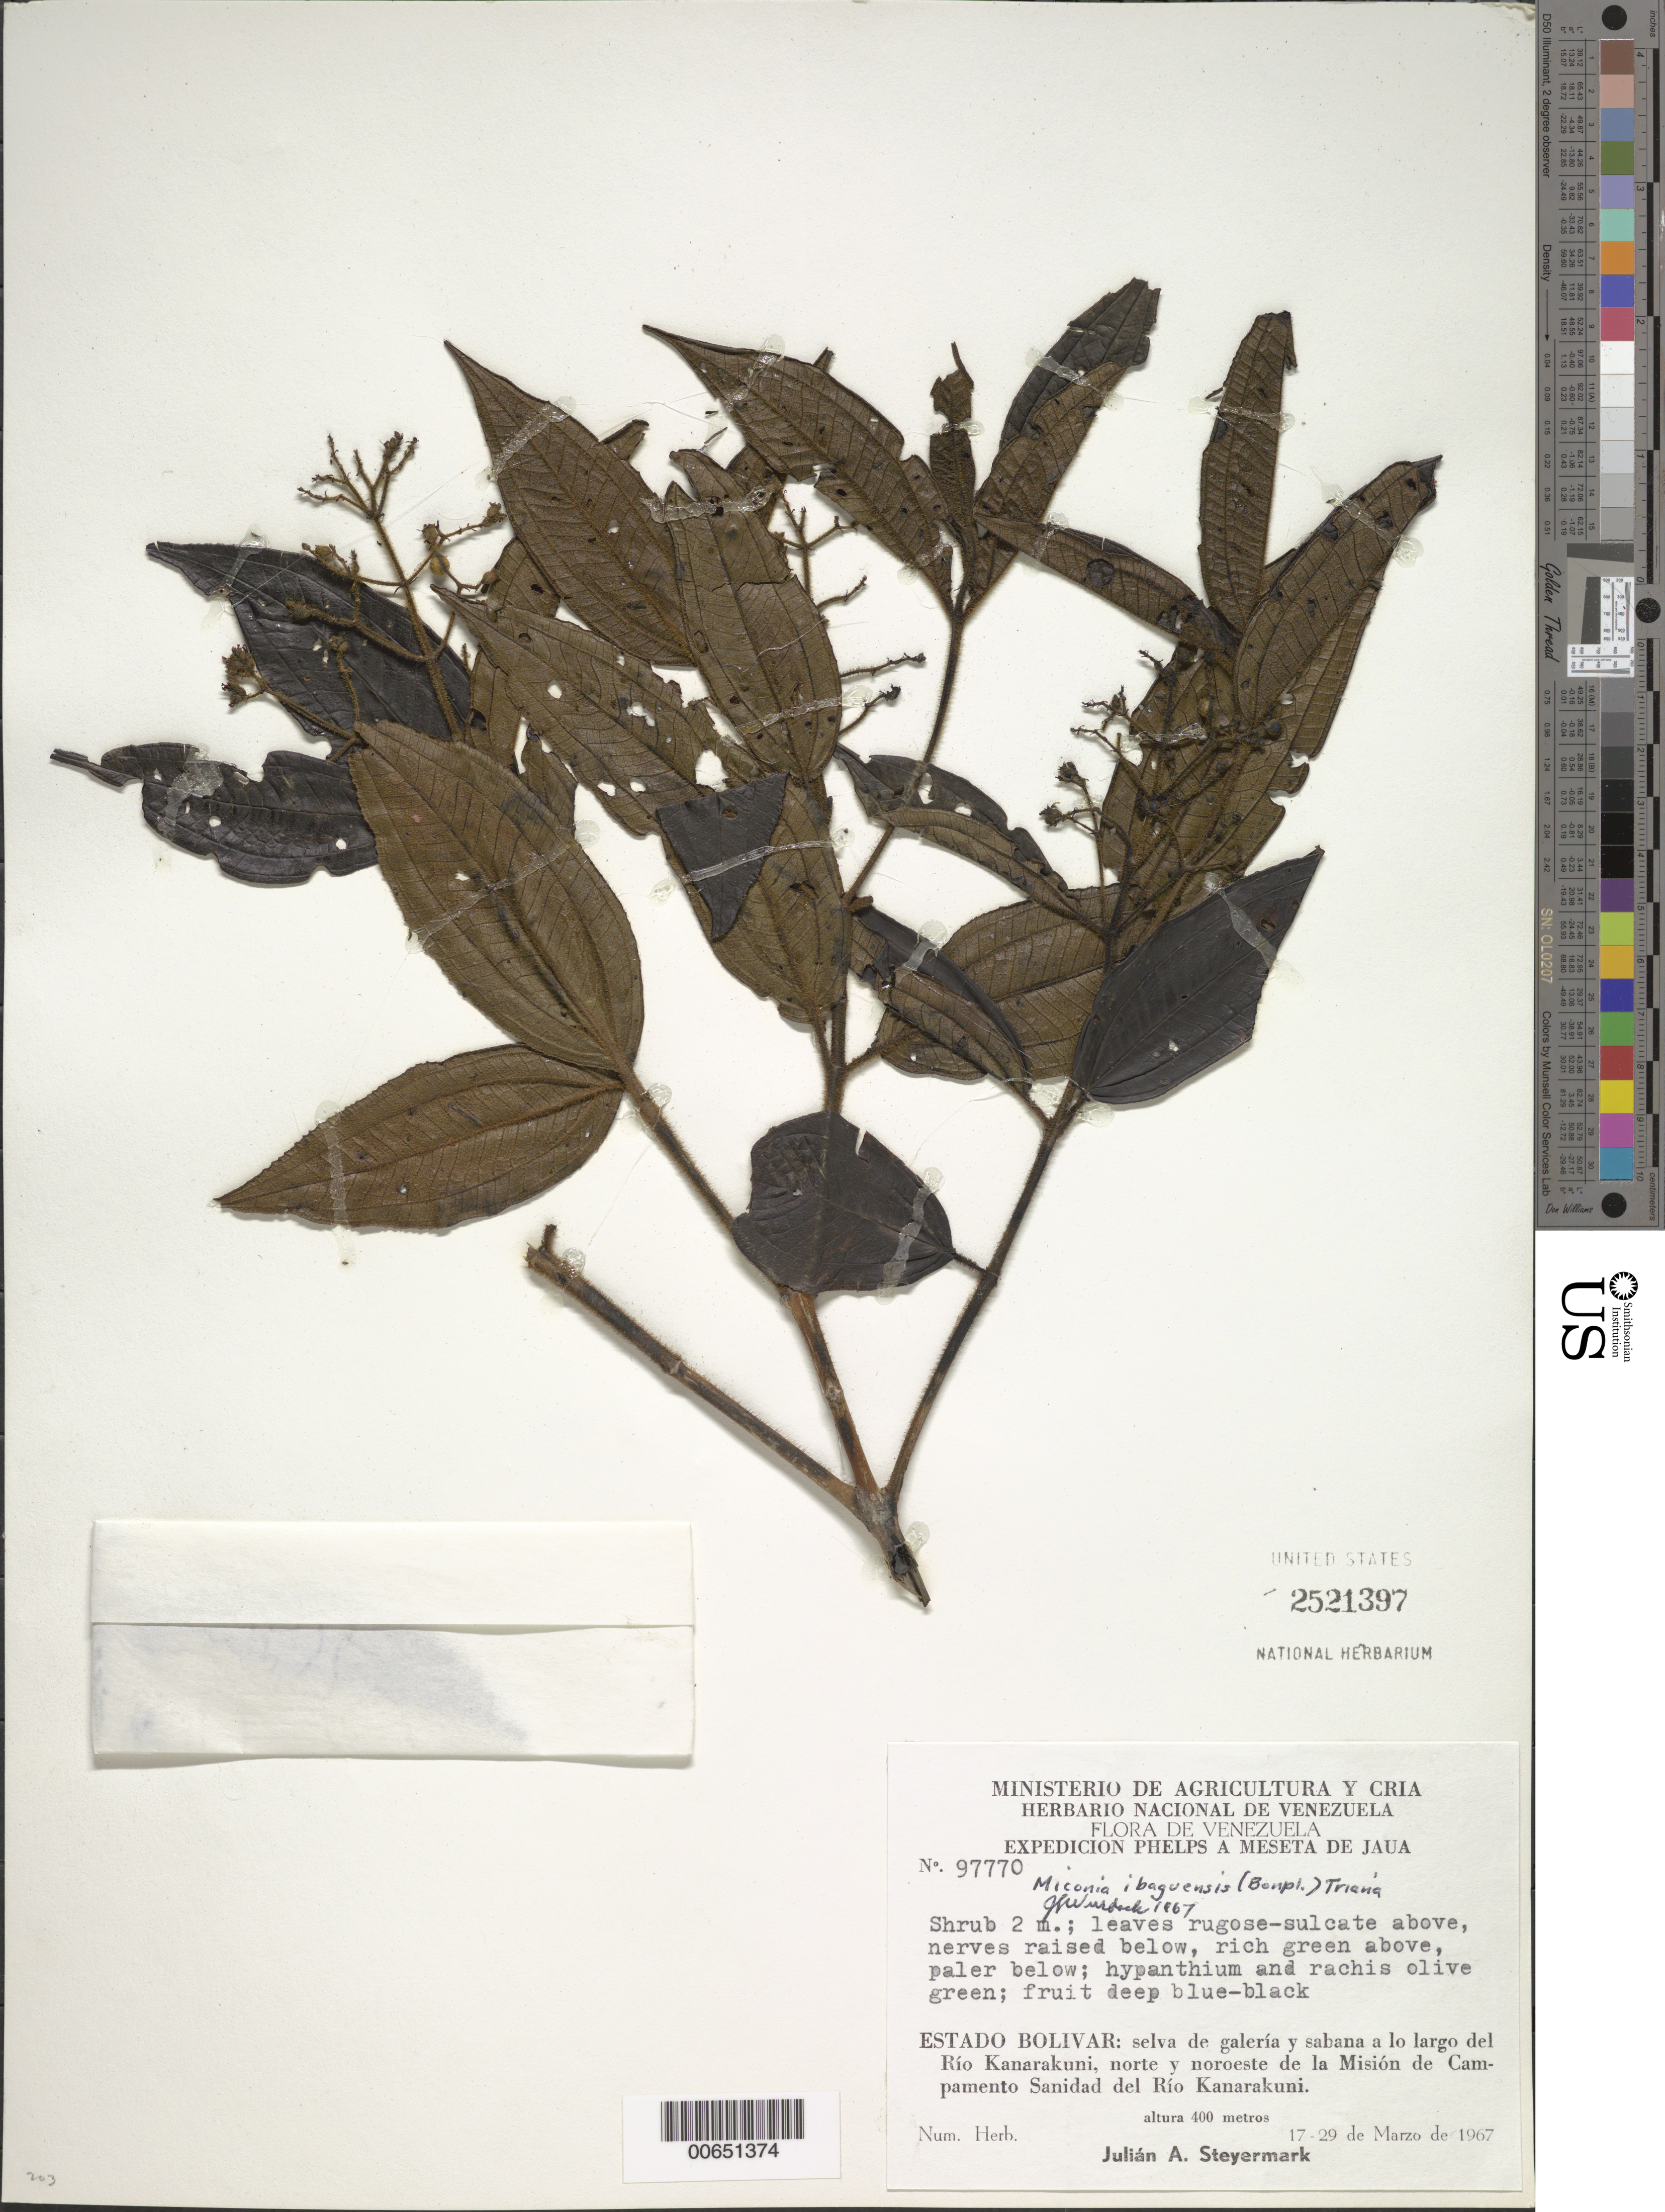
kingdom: Plantae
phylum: Tracheophyta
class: Magnoliopsida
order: Myrtales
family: Melastomataceae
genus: Miconia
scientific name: Miconia ibaguensis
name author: (Bonpl.) Triana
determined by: Wurdack, John J., (US), US (UNITED STATES)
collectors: J. Steyermark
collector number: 97770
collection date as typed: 17-Mar-67 to 29-Mar-67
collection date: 1967-03-17/1967-03-29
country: Venezuela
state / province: Bolívar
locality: Río Kanarakuni, N and NW of Mision de Campamento Sanidad del Río Kanarakuni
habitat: Gallery forest and savanna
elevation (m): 400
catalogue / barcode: US 2521397